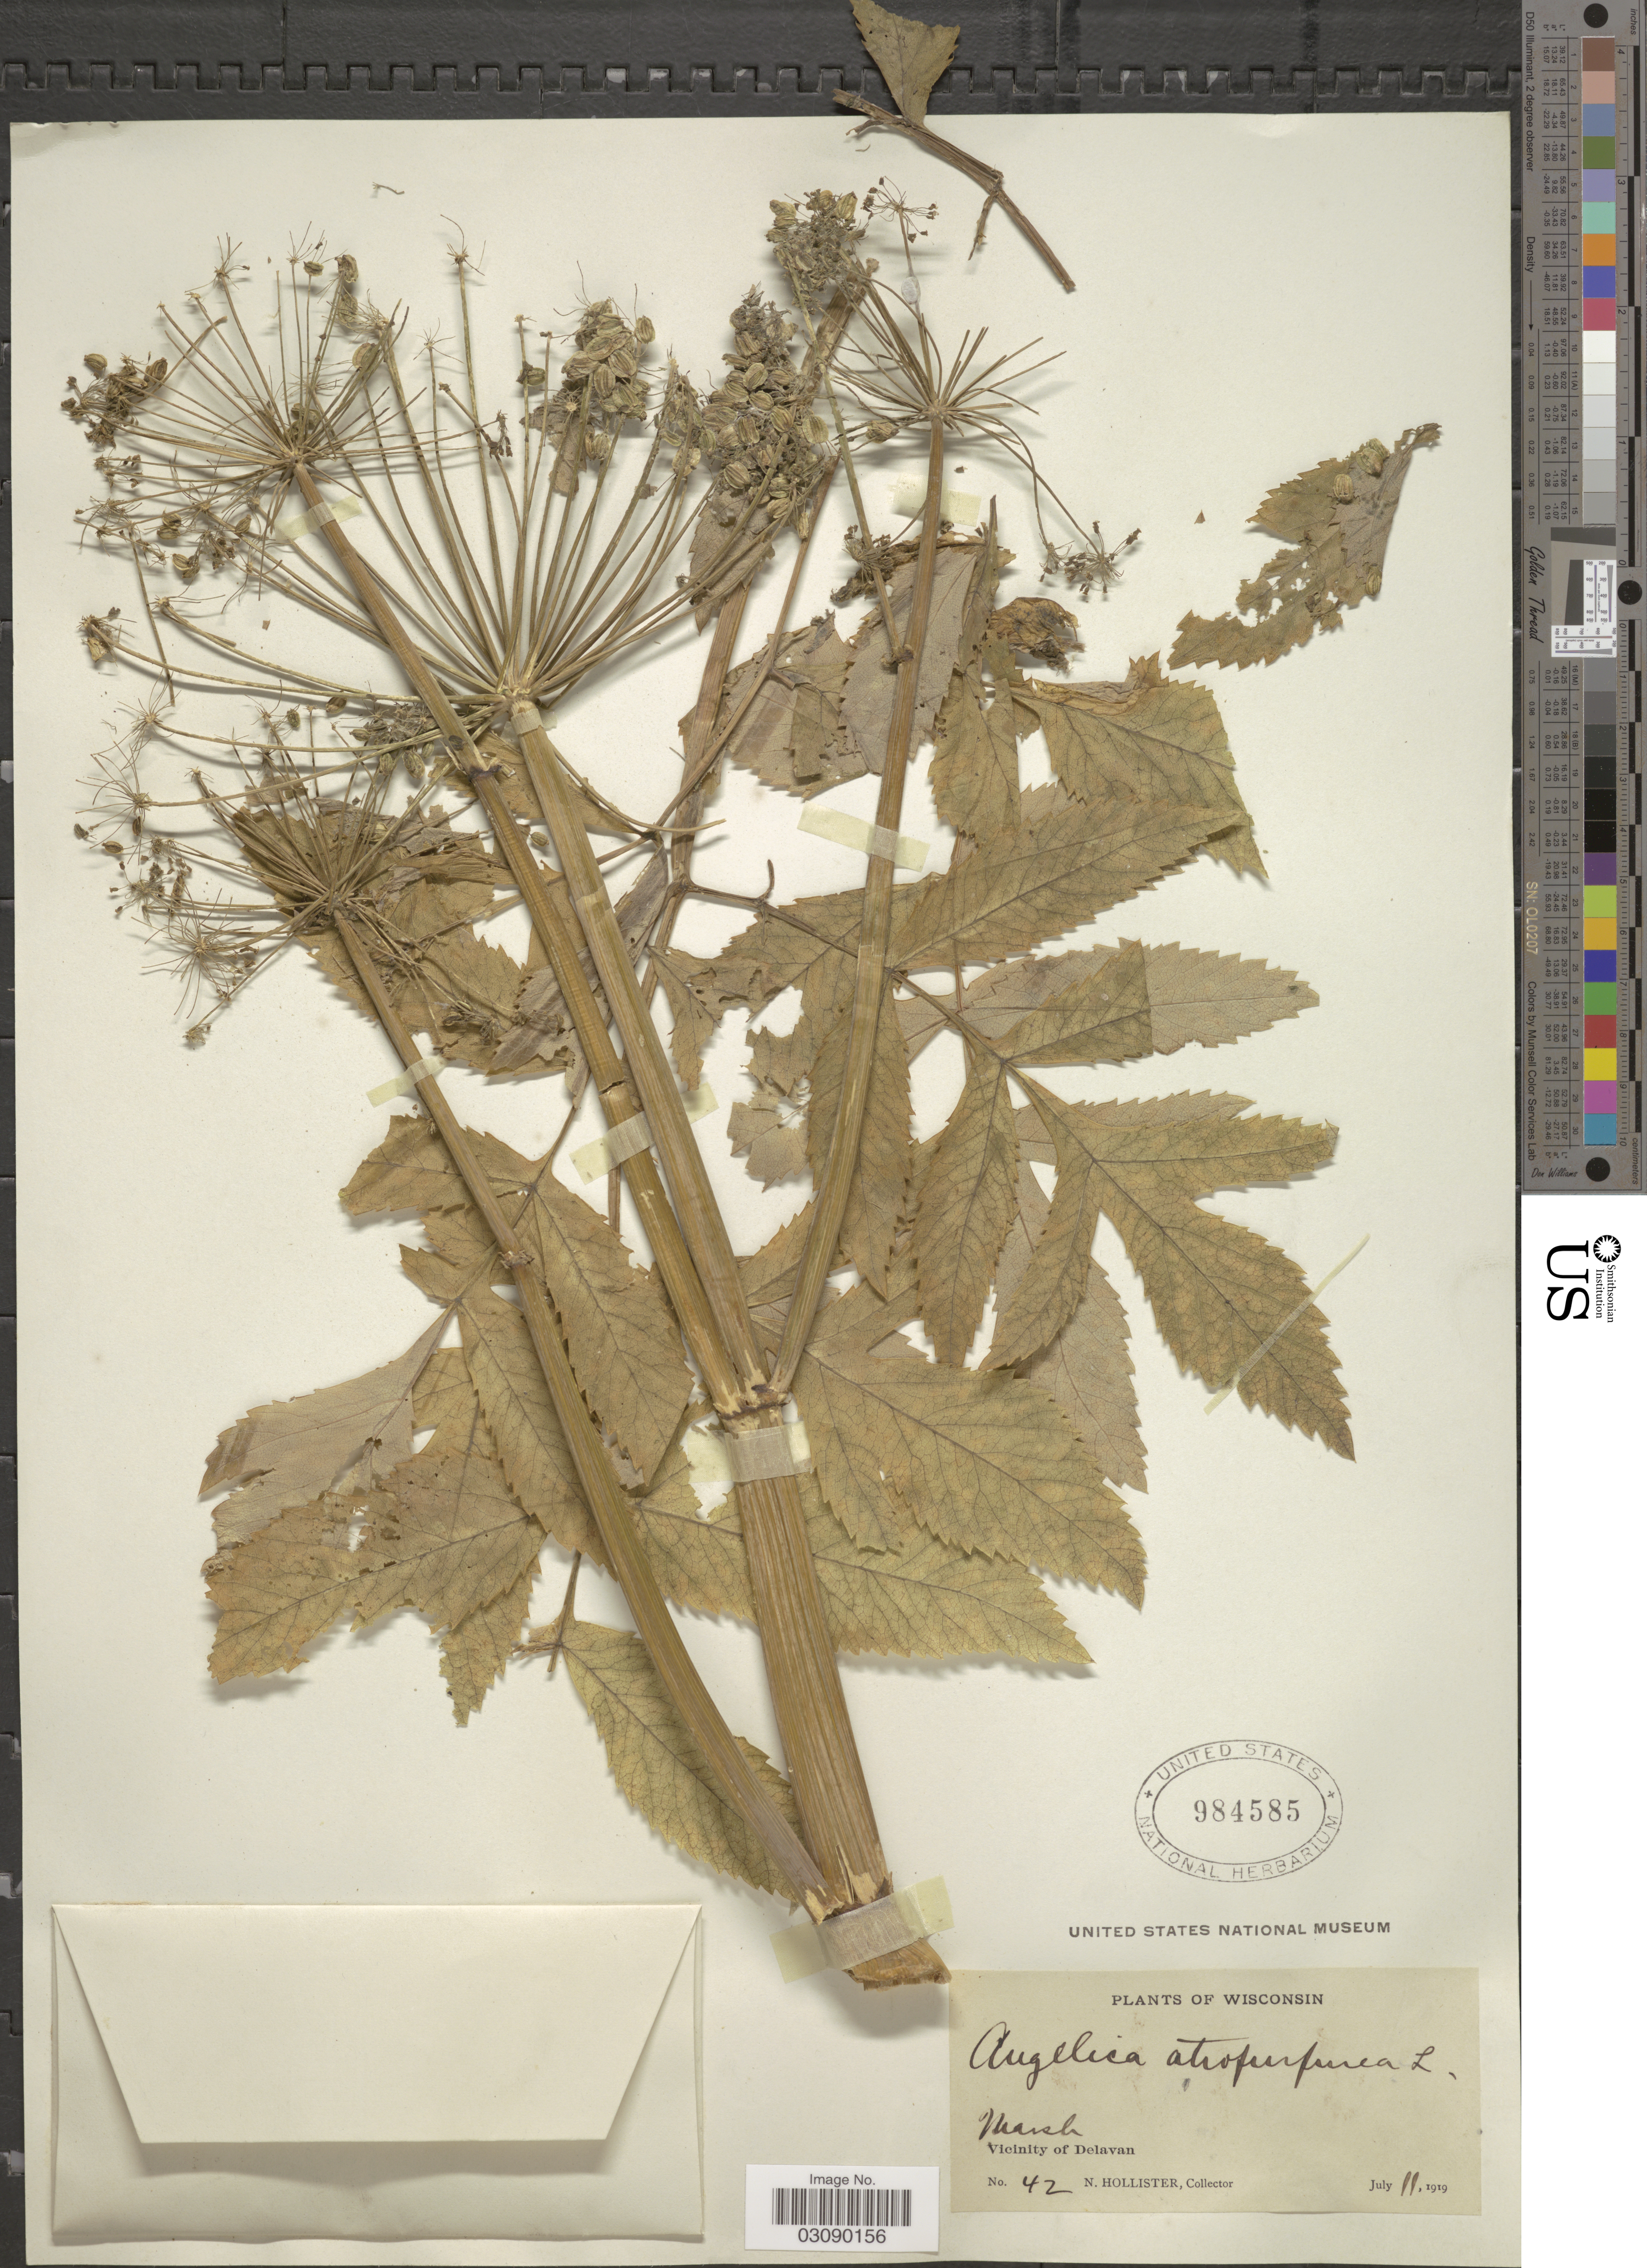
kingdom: Plantae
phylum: Tracheophyta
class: Magnoliopsida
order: Apiales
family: Apiaceae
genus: Angelica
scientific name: Angelica atropurpurea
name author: L.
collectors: N. Hollister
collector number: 42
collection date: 1919-07-11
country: United States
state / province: Wisconsin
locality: Vicinity of Delavan.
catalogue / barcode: US 984585